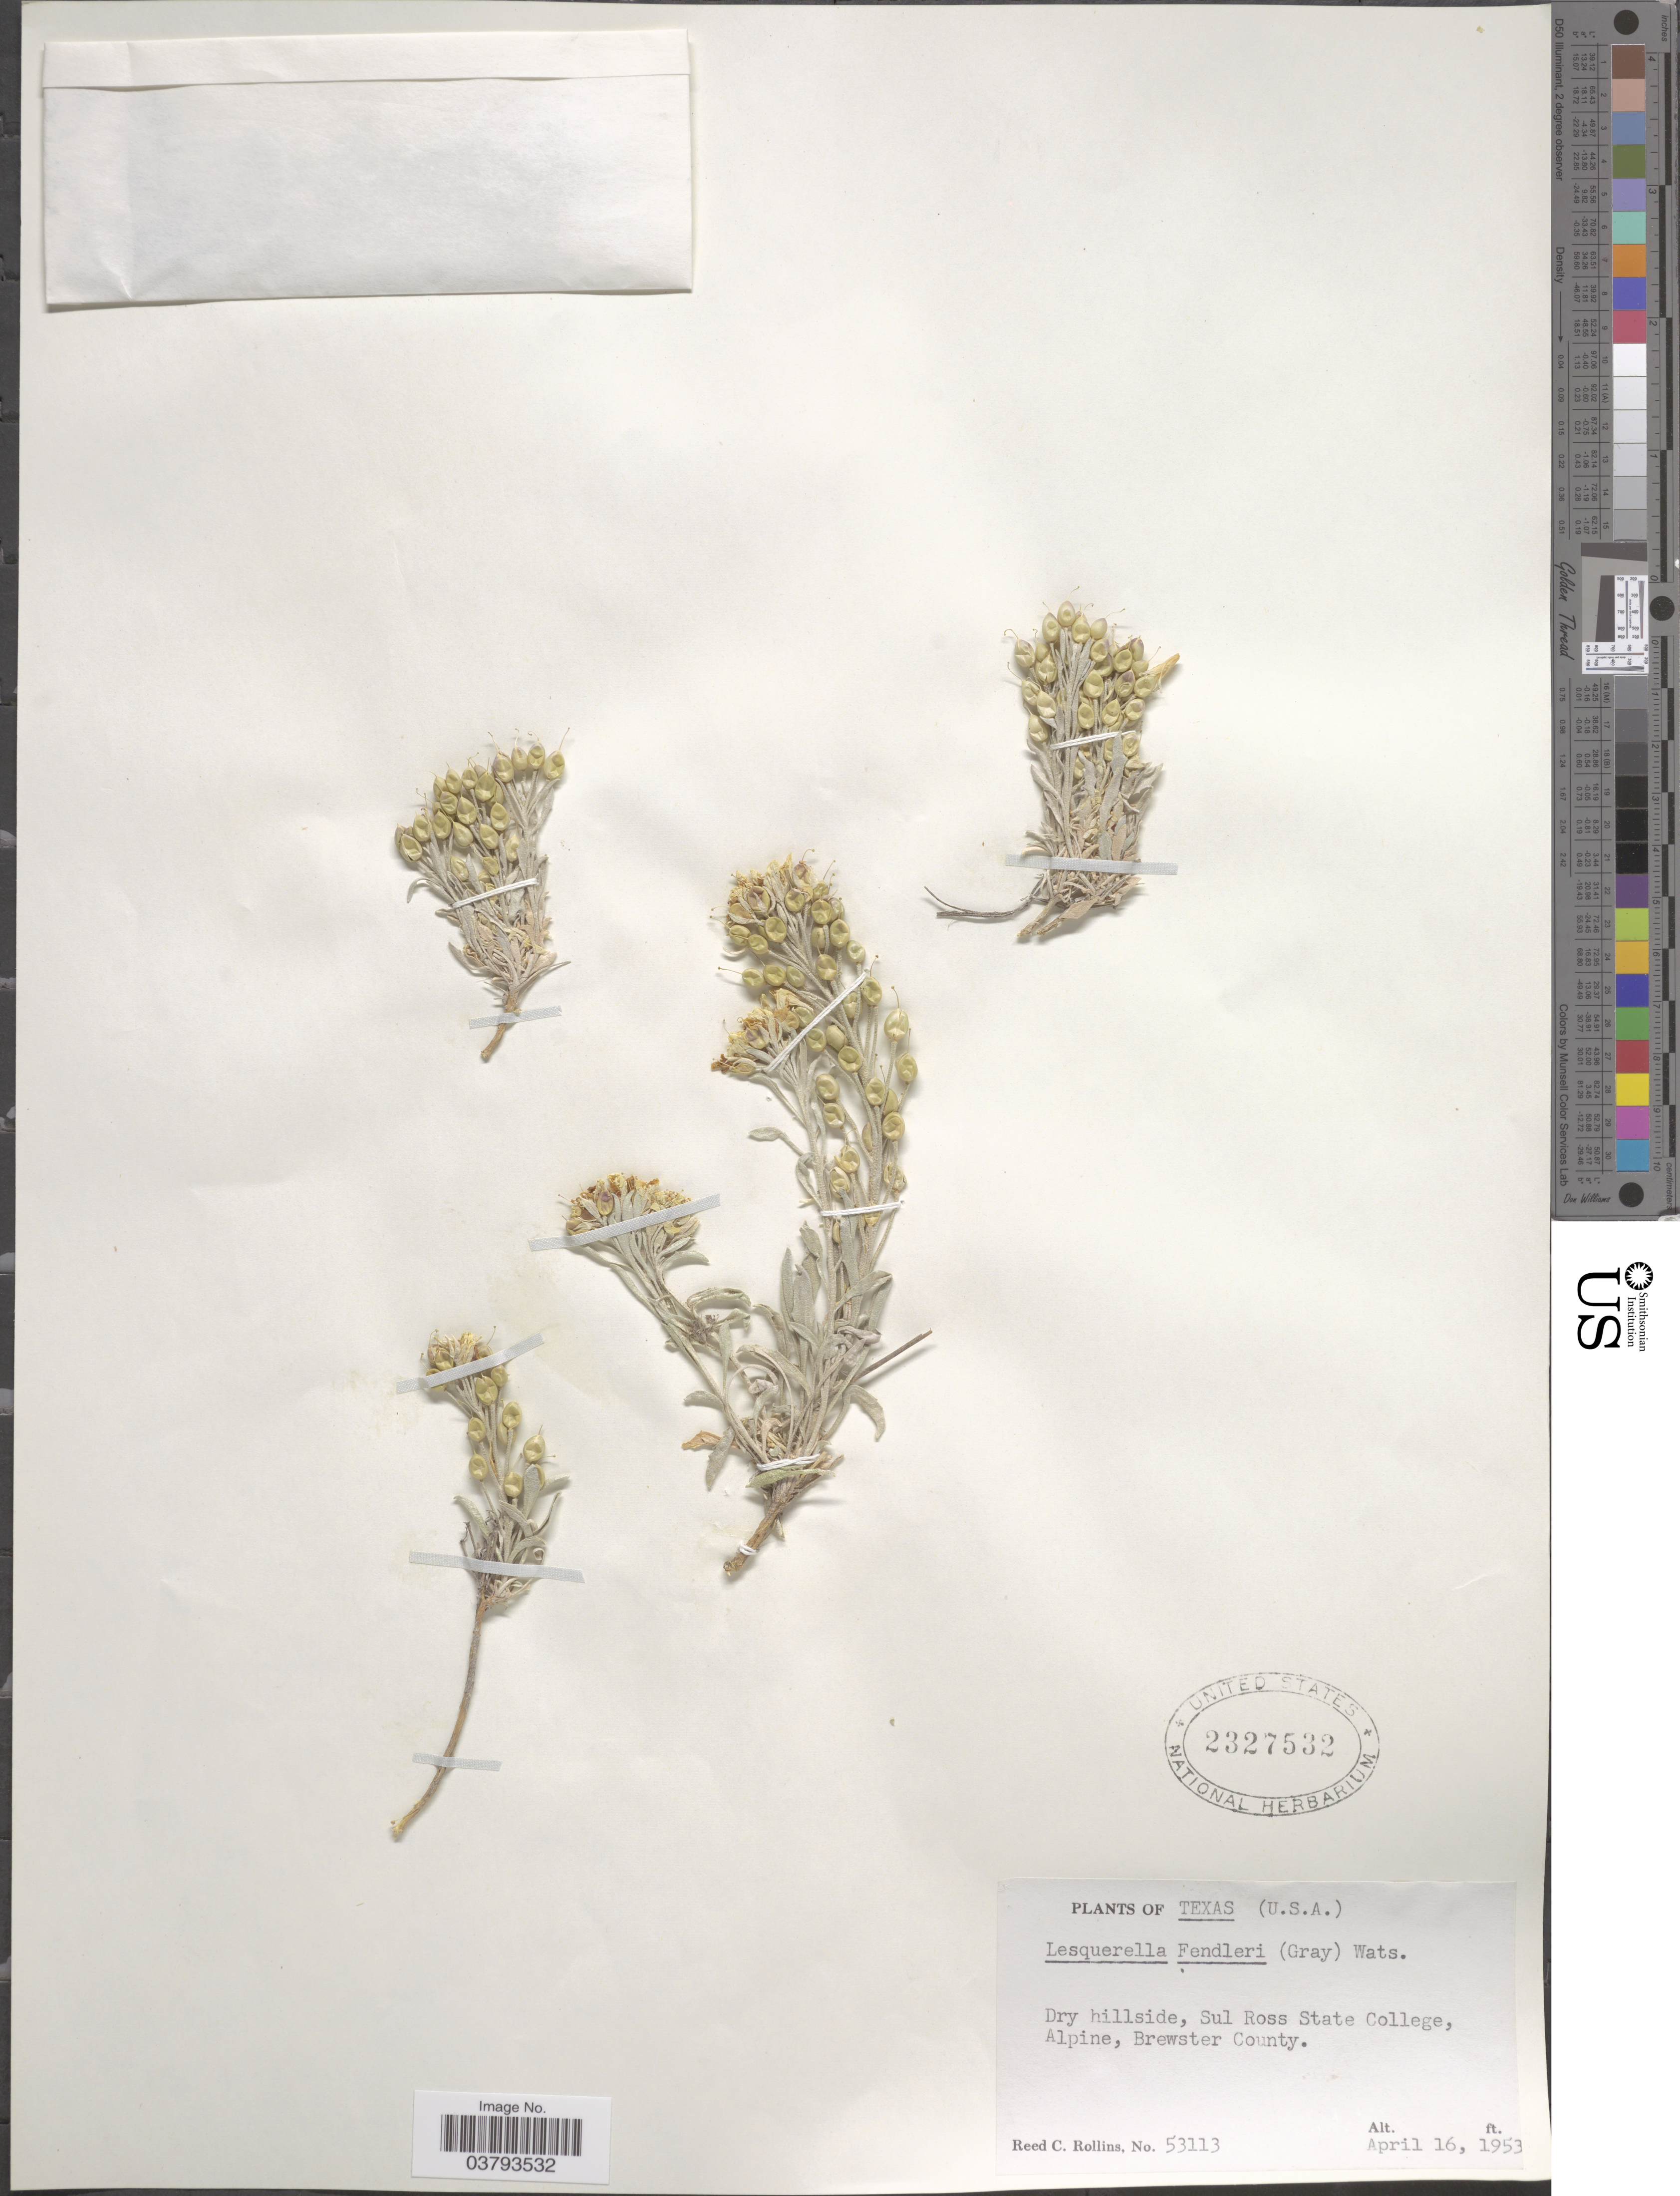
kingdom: Plantae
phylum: Tracheophyta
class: Magnoliopsida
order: Brassicales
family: Brassicaceae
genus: Lesquerella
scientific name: Lesquerella fendleri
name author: (A. Gray) S. Watson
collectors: R. C. Rollins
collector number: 53113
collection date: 1953-04-16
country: United States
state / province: Texas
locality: Dry hillside, Sul Ross State College, Alpine, Brewster County.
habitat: dry hillside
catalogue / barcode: US 2327532